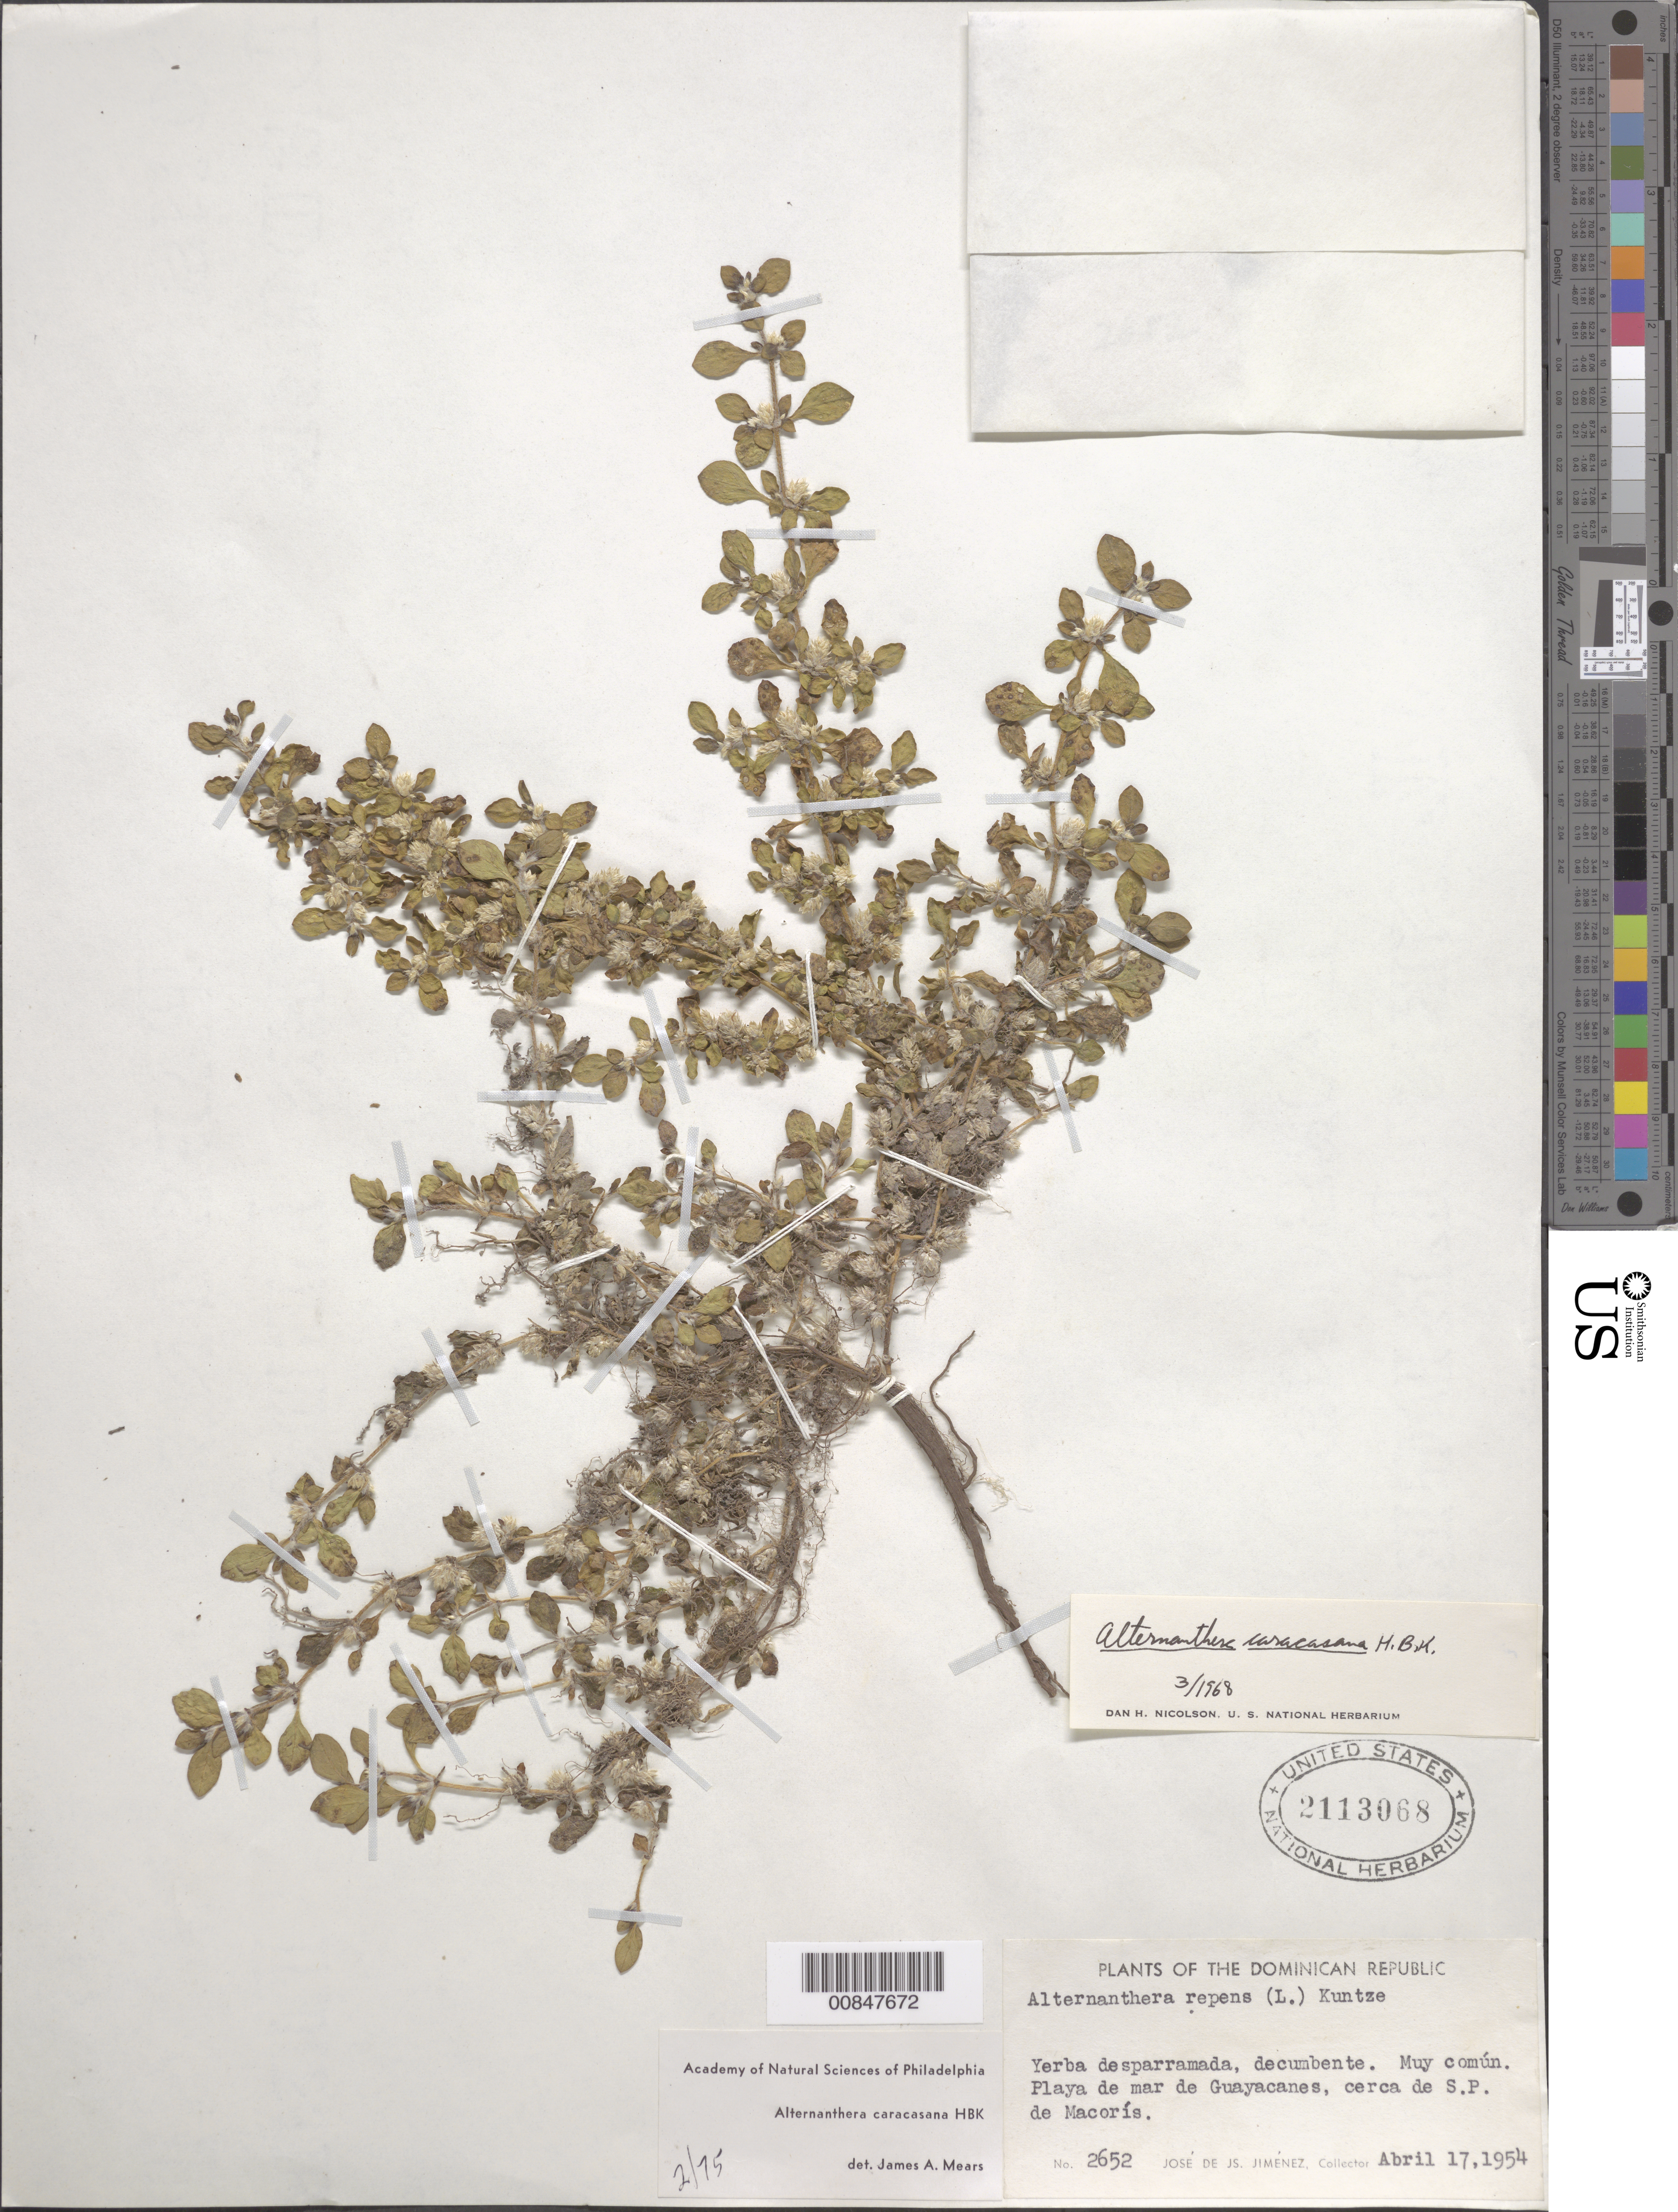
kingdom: Plantae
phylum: Tracheophyta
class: Magnoliopsida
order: Caryophyllales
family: Amaranthaceae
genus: Alternanthera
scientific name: Alternanthera caracasana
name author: Kunth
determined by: Mears, J. A., (PH), Academy of Natural Sciences of Philadelphia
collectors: J. J. Jiménez Almonte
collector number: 2652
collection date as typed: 17 Apr 1954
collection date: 1954-04-17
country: Dominican Republic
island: Hispaniola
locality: Playa de Mar de Guayacanes, cerca de S.P. de Macoris.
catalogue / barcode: US 2113068